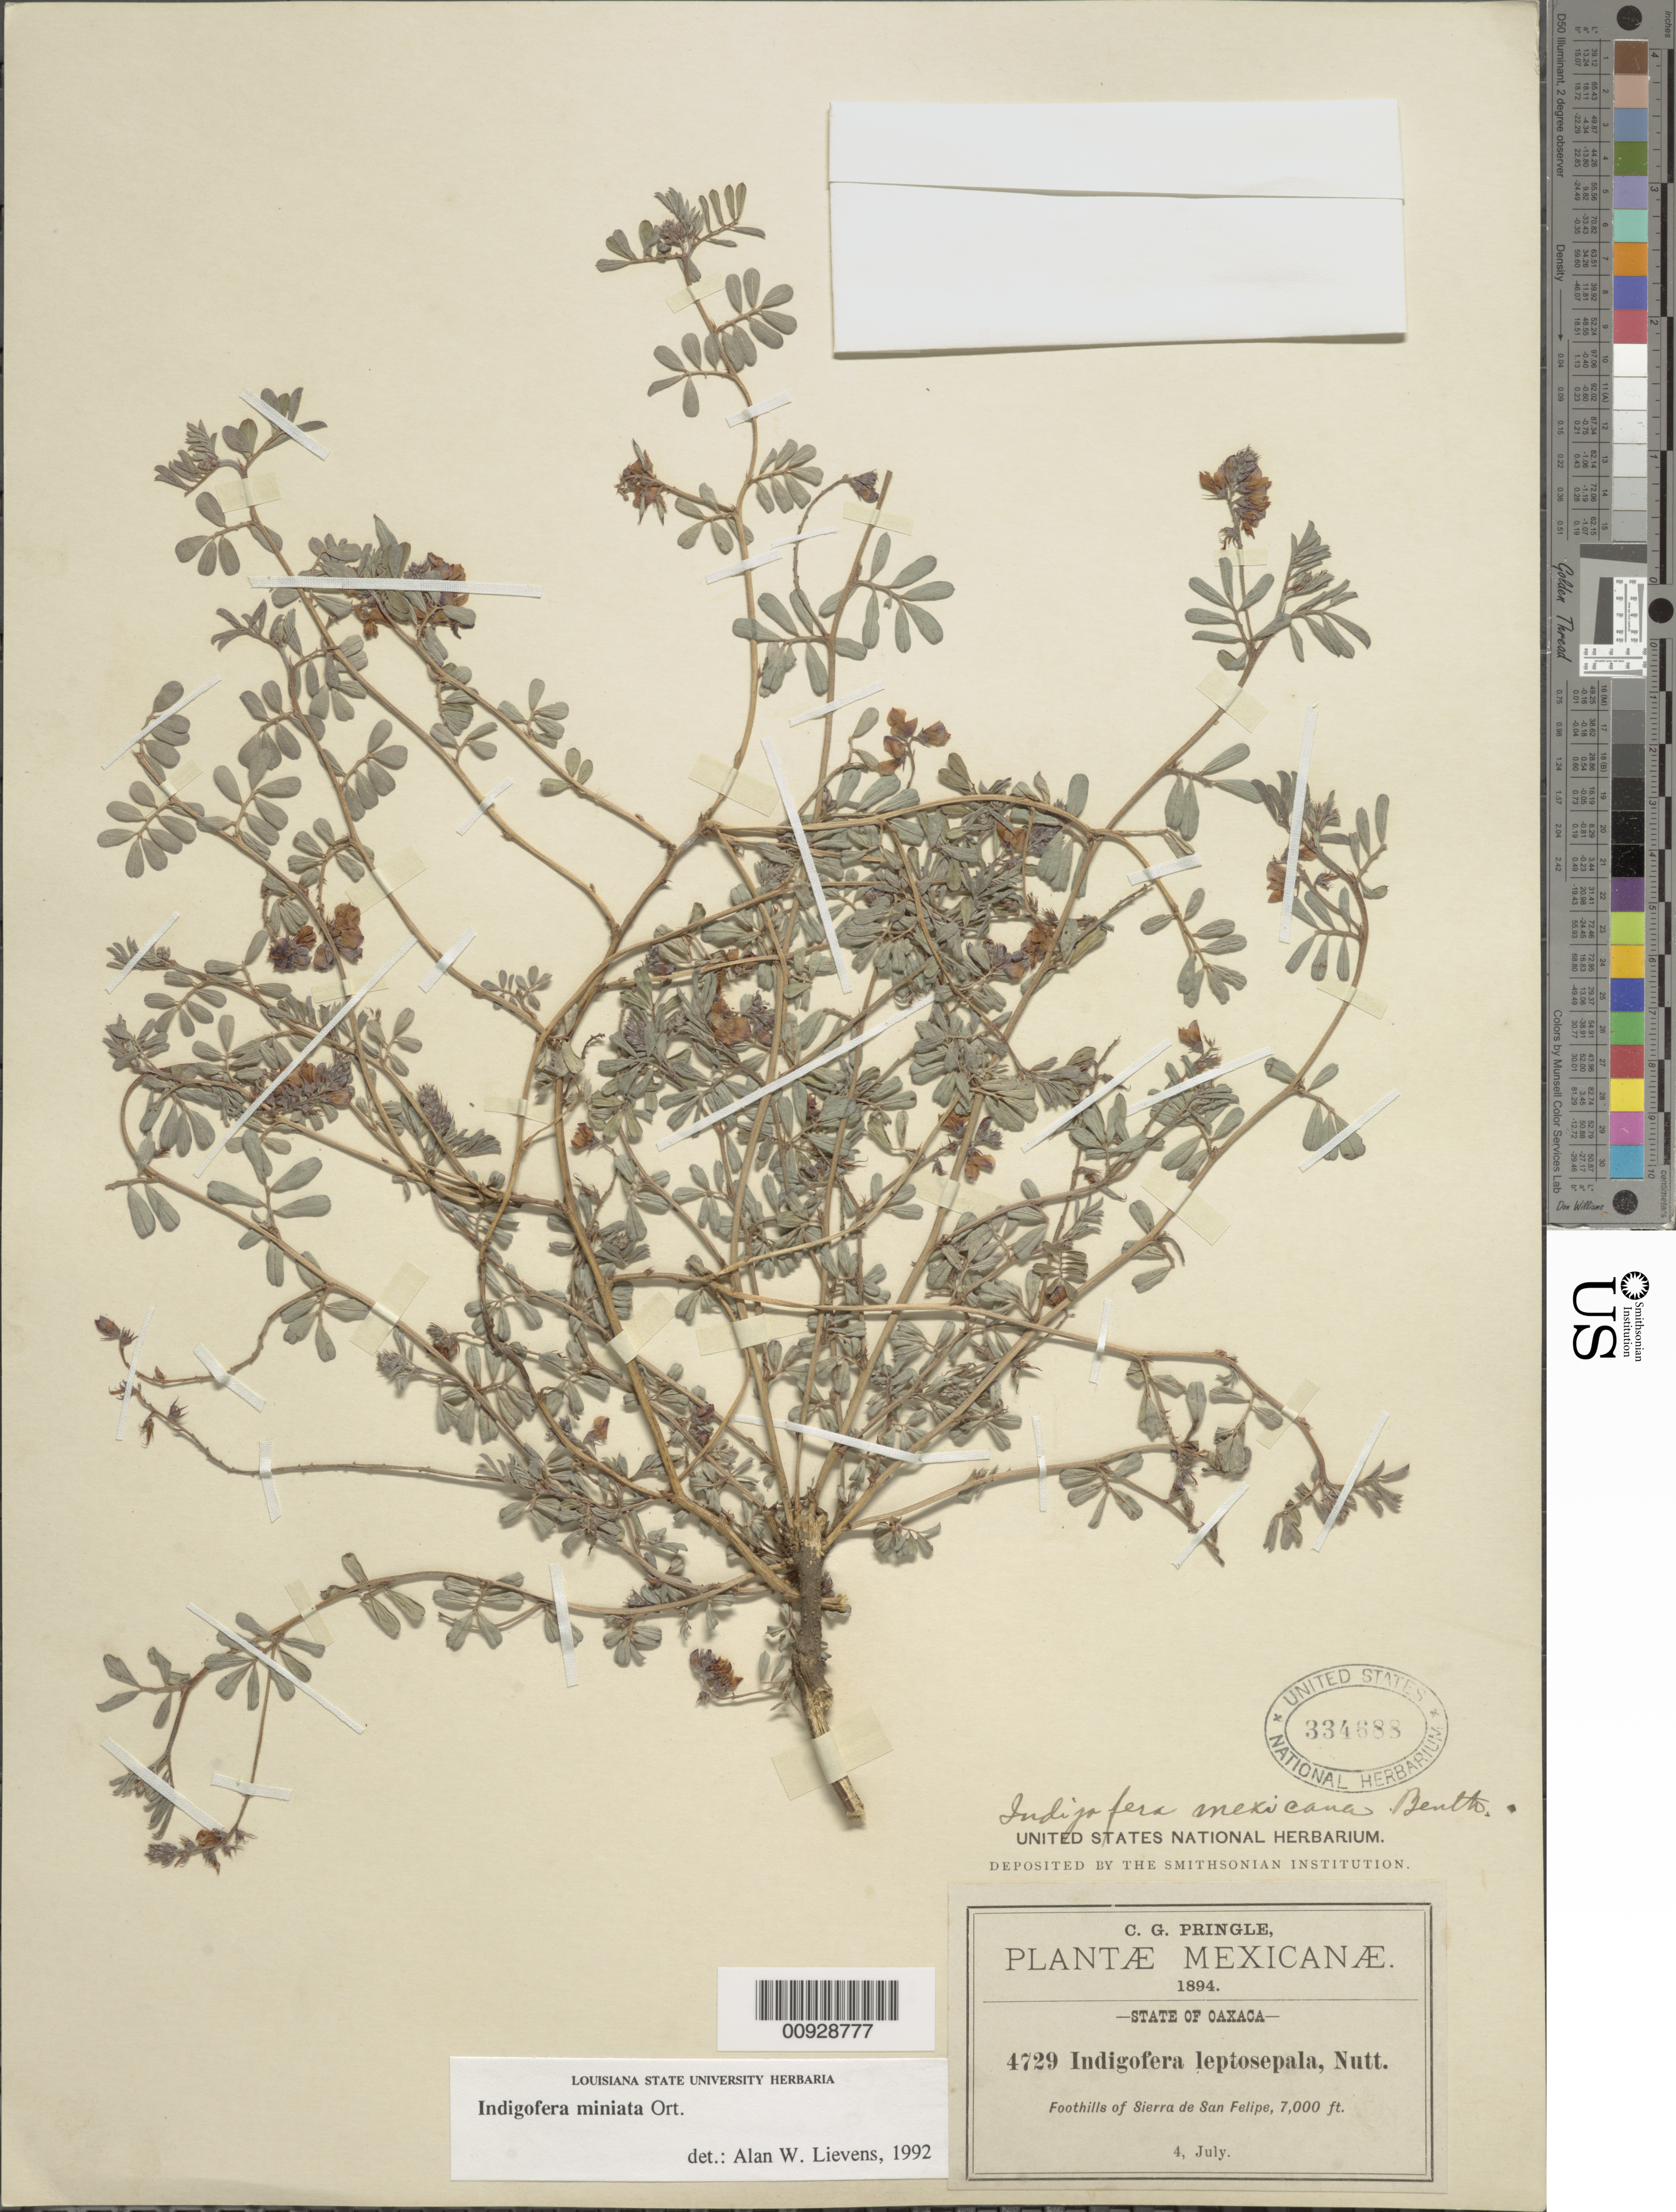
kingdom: Plantae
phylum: Tracheophyta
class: Magnoliopsida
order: Fabales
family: Fabaceae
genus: Indigofera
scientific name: Indigofera miniata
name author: Orteg.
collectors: C. G. Pringle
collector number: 4729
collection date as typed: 04 Jul 1894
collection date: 1894-07-04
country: Mexico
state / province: Oaxaca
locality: Foothills of Sierra de San Felipe.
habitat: Foothills of Sierra.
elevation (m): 2134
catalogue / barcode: US 334688